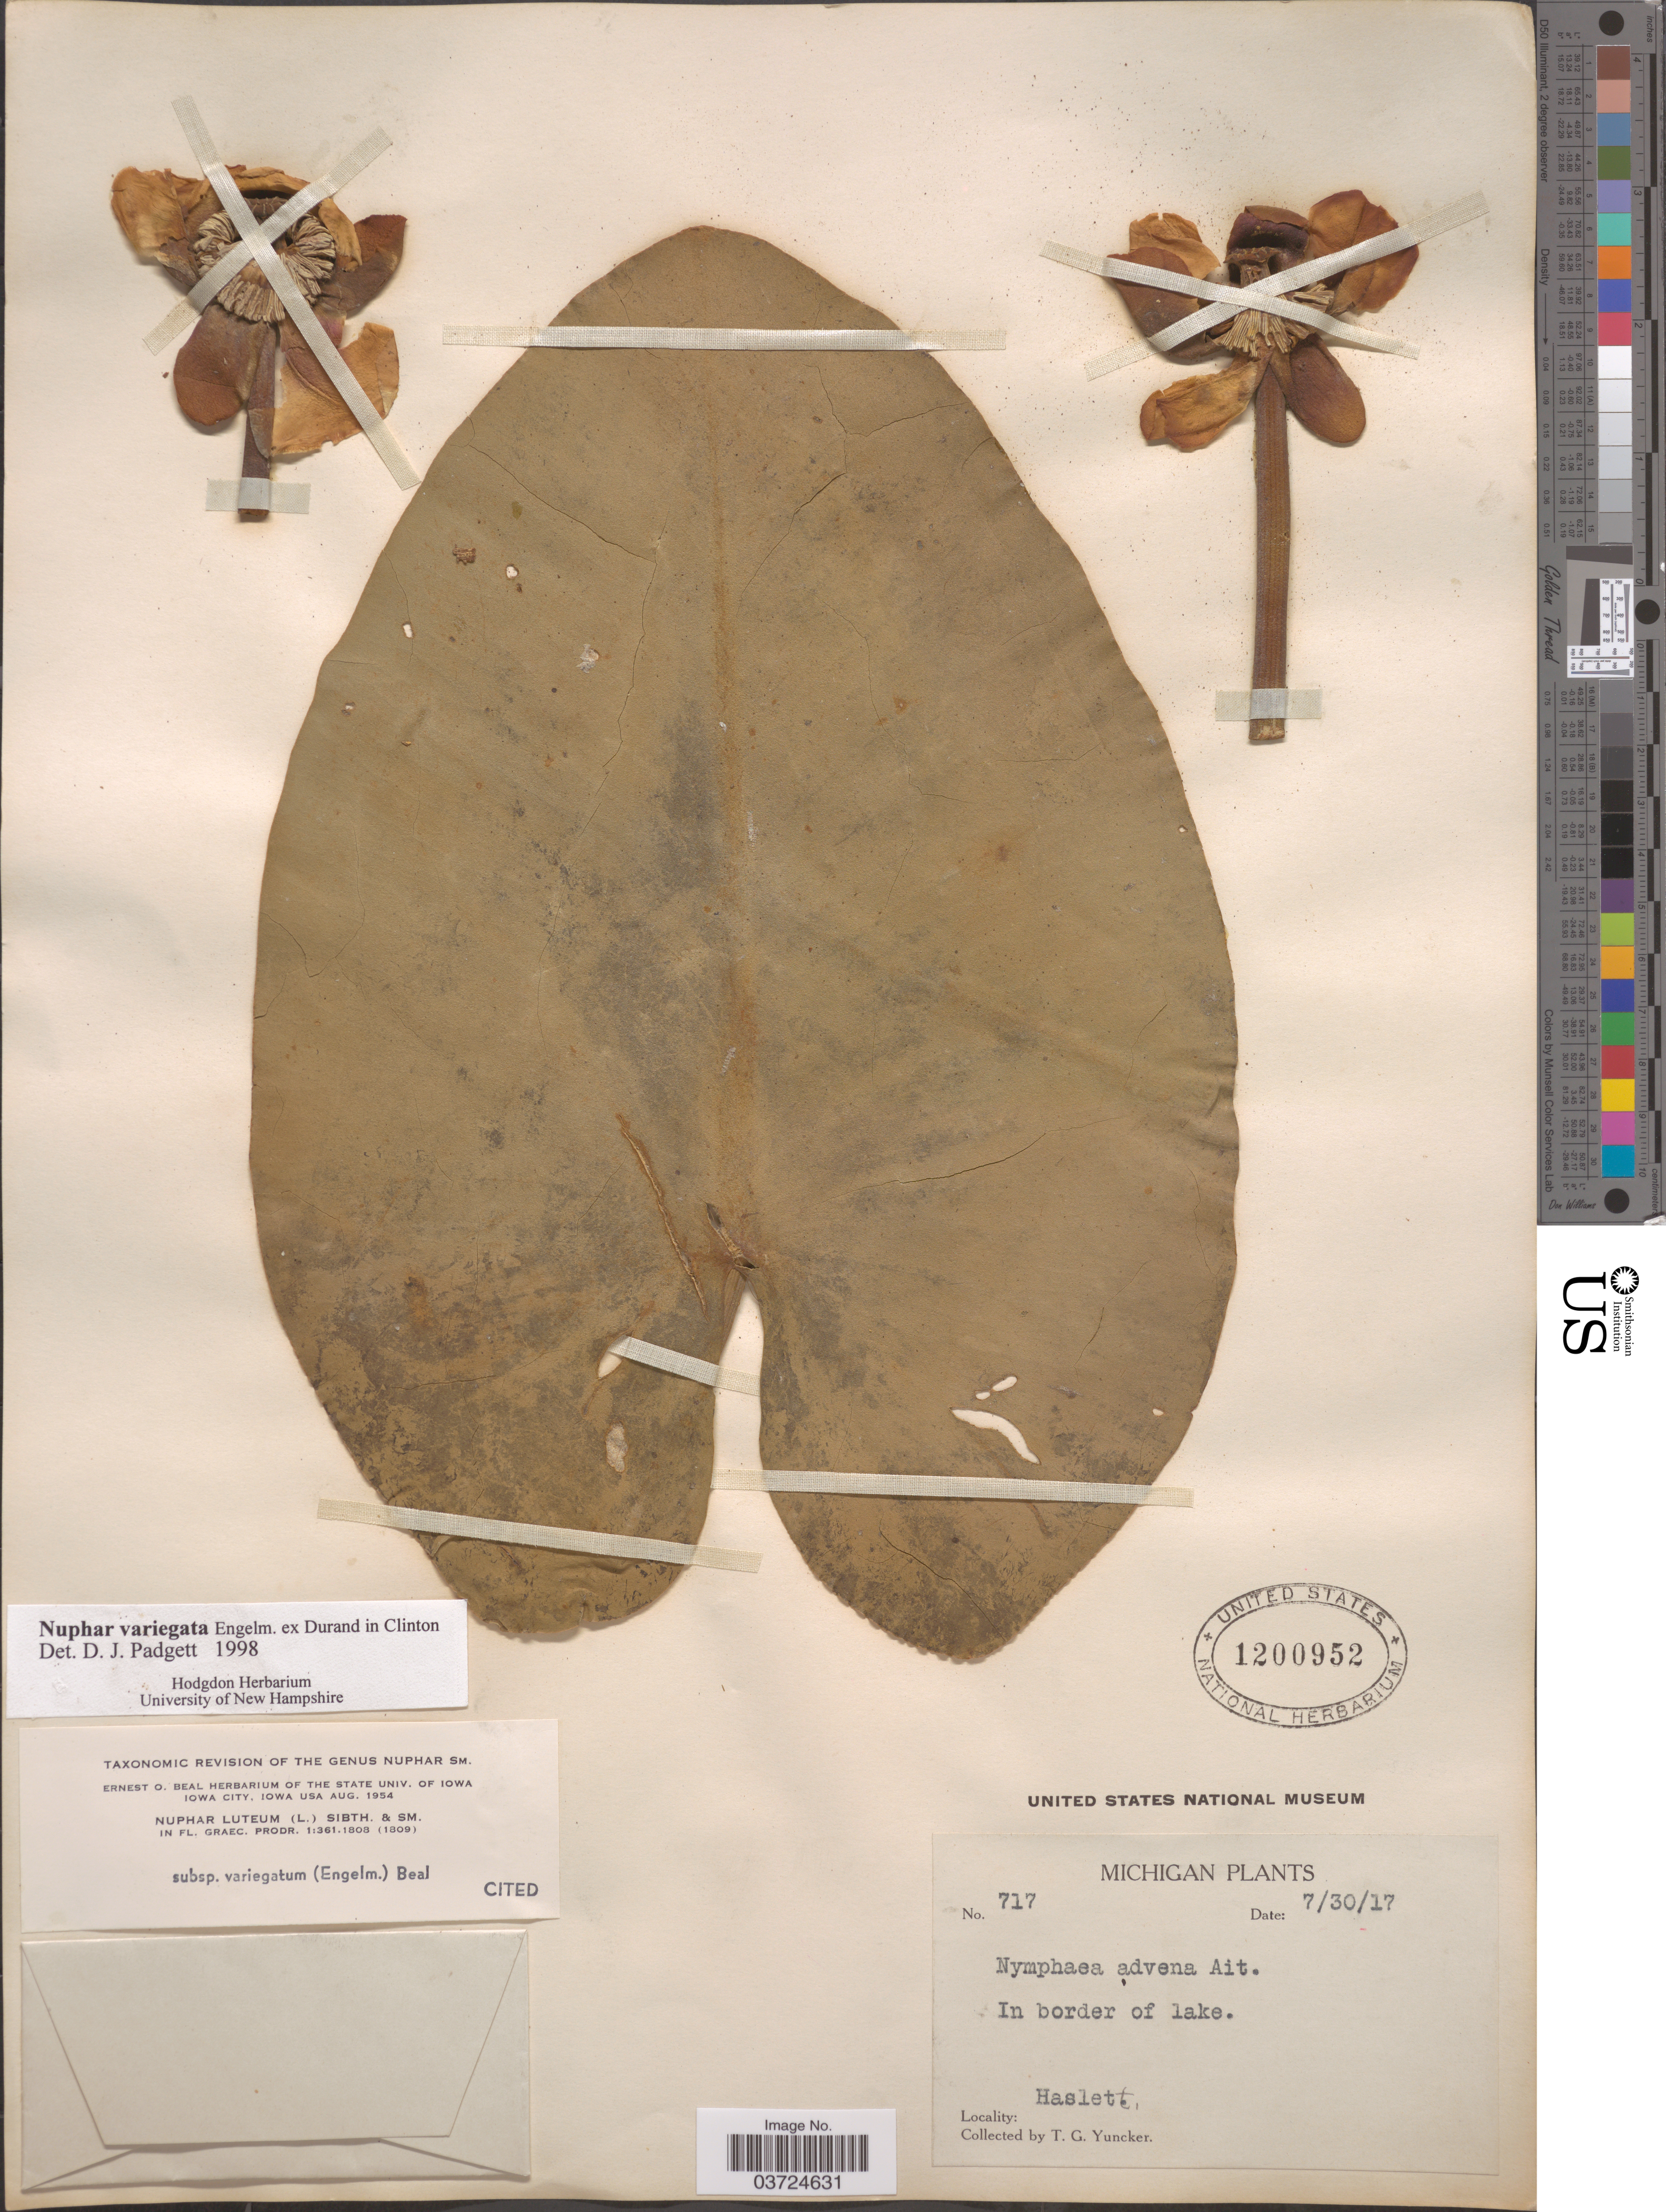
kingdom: Plantae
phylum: Tracheophyta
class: Magnoliopsida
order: Nymphaeales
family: Nymphaeaceae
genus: Nuphar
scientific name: Nuphar variegata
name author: Engelm. ex Durand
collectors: T. G. Yuncker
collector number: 717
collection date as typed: Transcribed d/m/y: 30/7/17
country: United States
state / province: Michigan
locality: Haslett.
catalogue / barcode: US 1200952